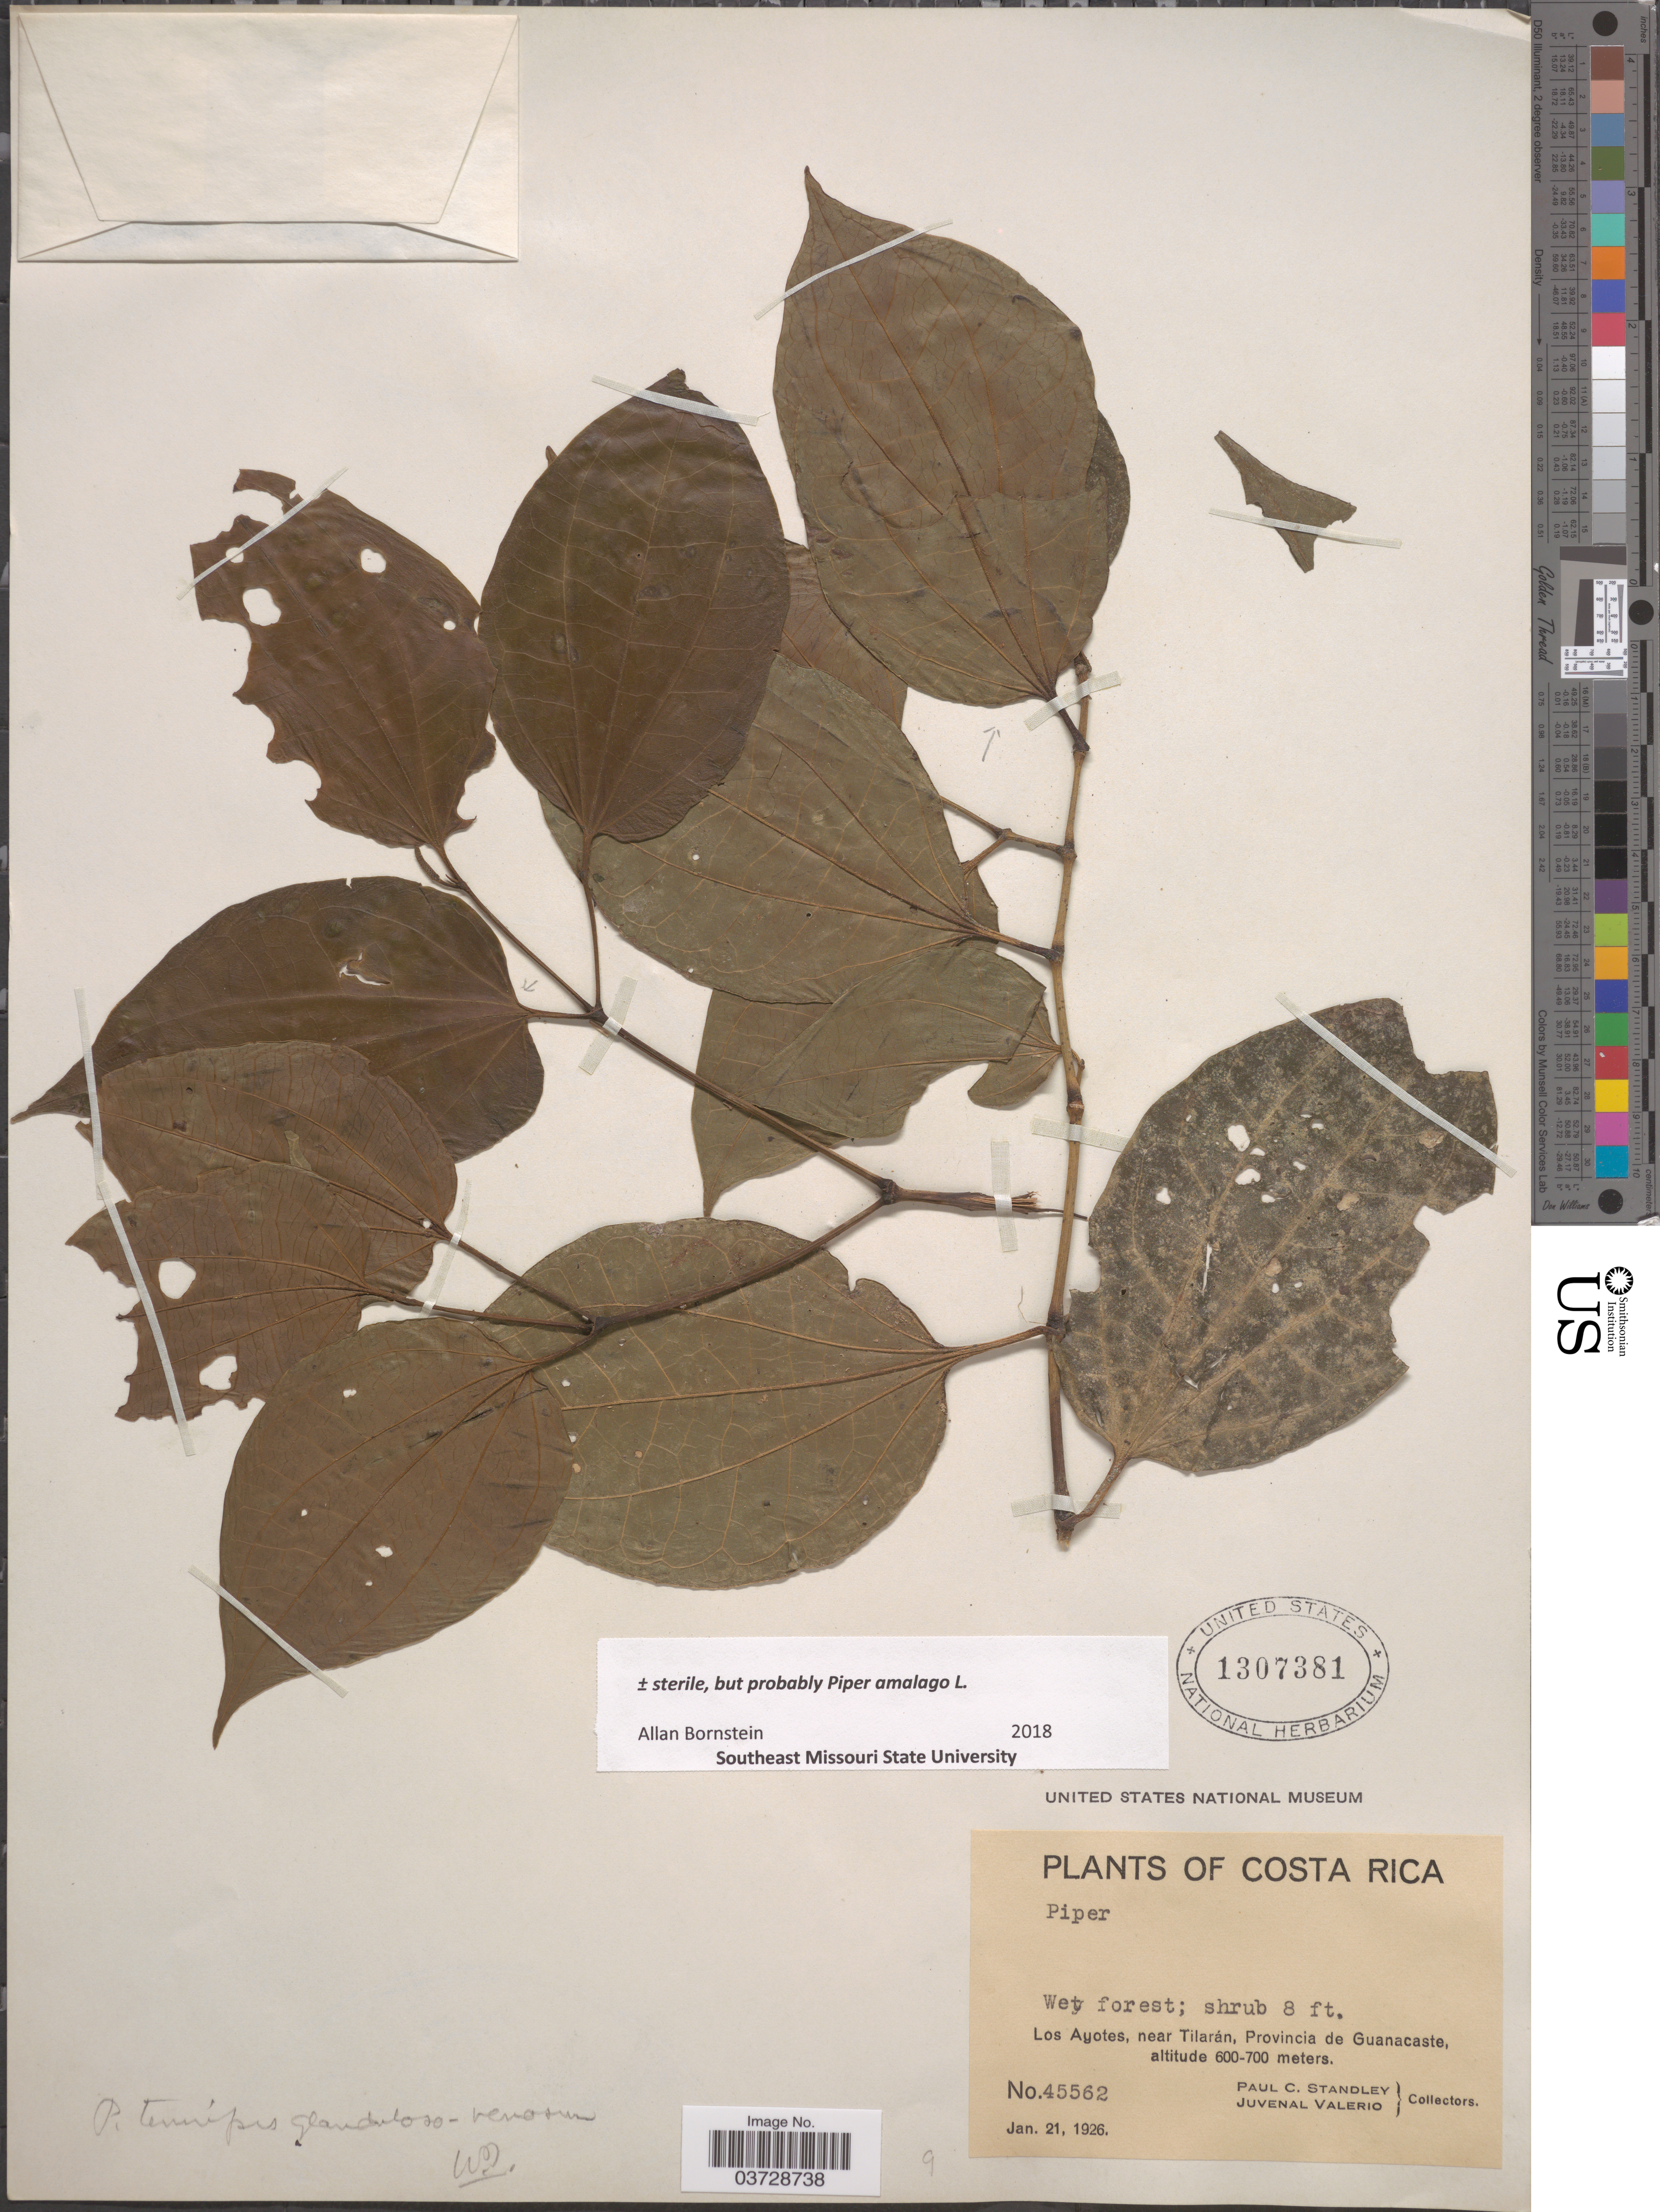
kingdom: Plantae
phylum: Tracheophyta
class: Magnoliopsida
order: Piperales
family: Piperaceae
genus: Piper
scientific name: Piper amalago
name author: L.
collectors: P. C. Standley & J. Valerio R.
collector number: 45562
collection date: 1926-01-21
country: Costa Rica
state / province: Guanacaste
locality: Los Ayotes, near Tilarán.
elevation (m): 600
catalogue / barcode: US 1307381